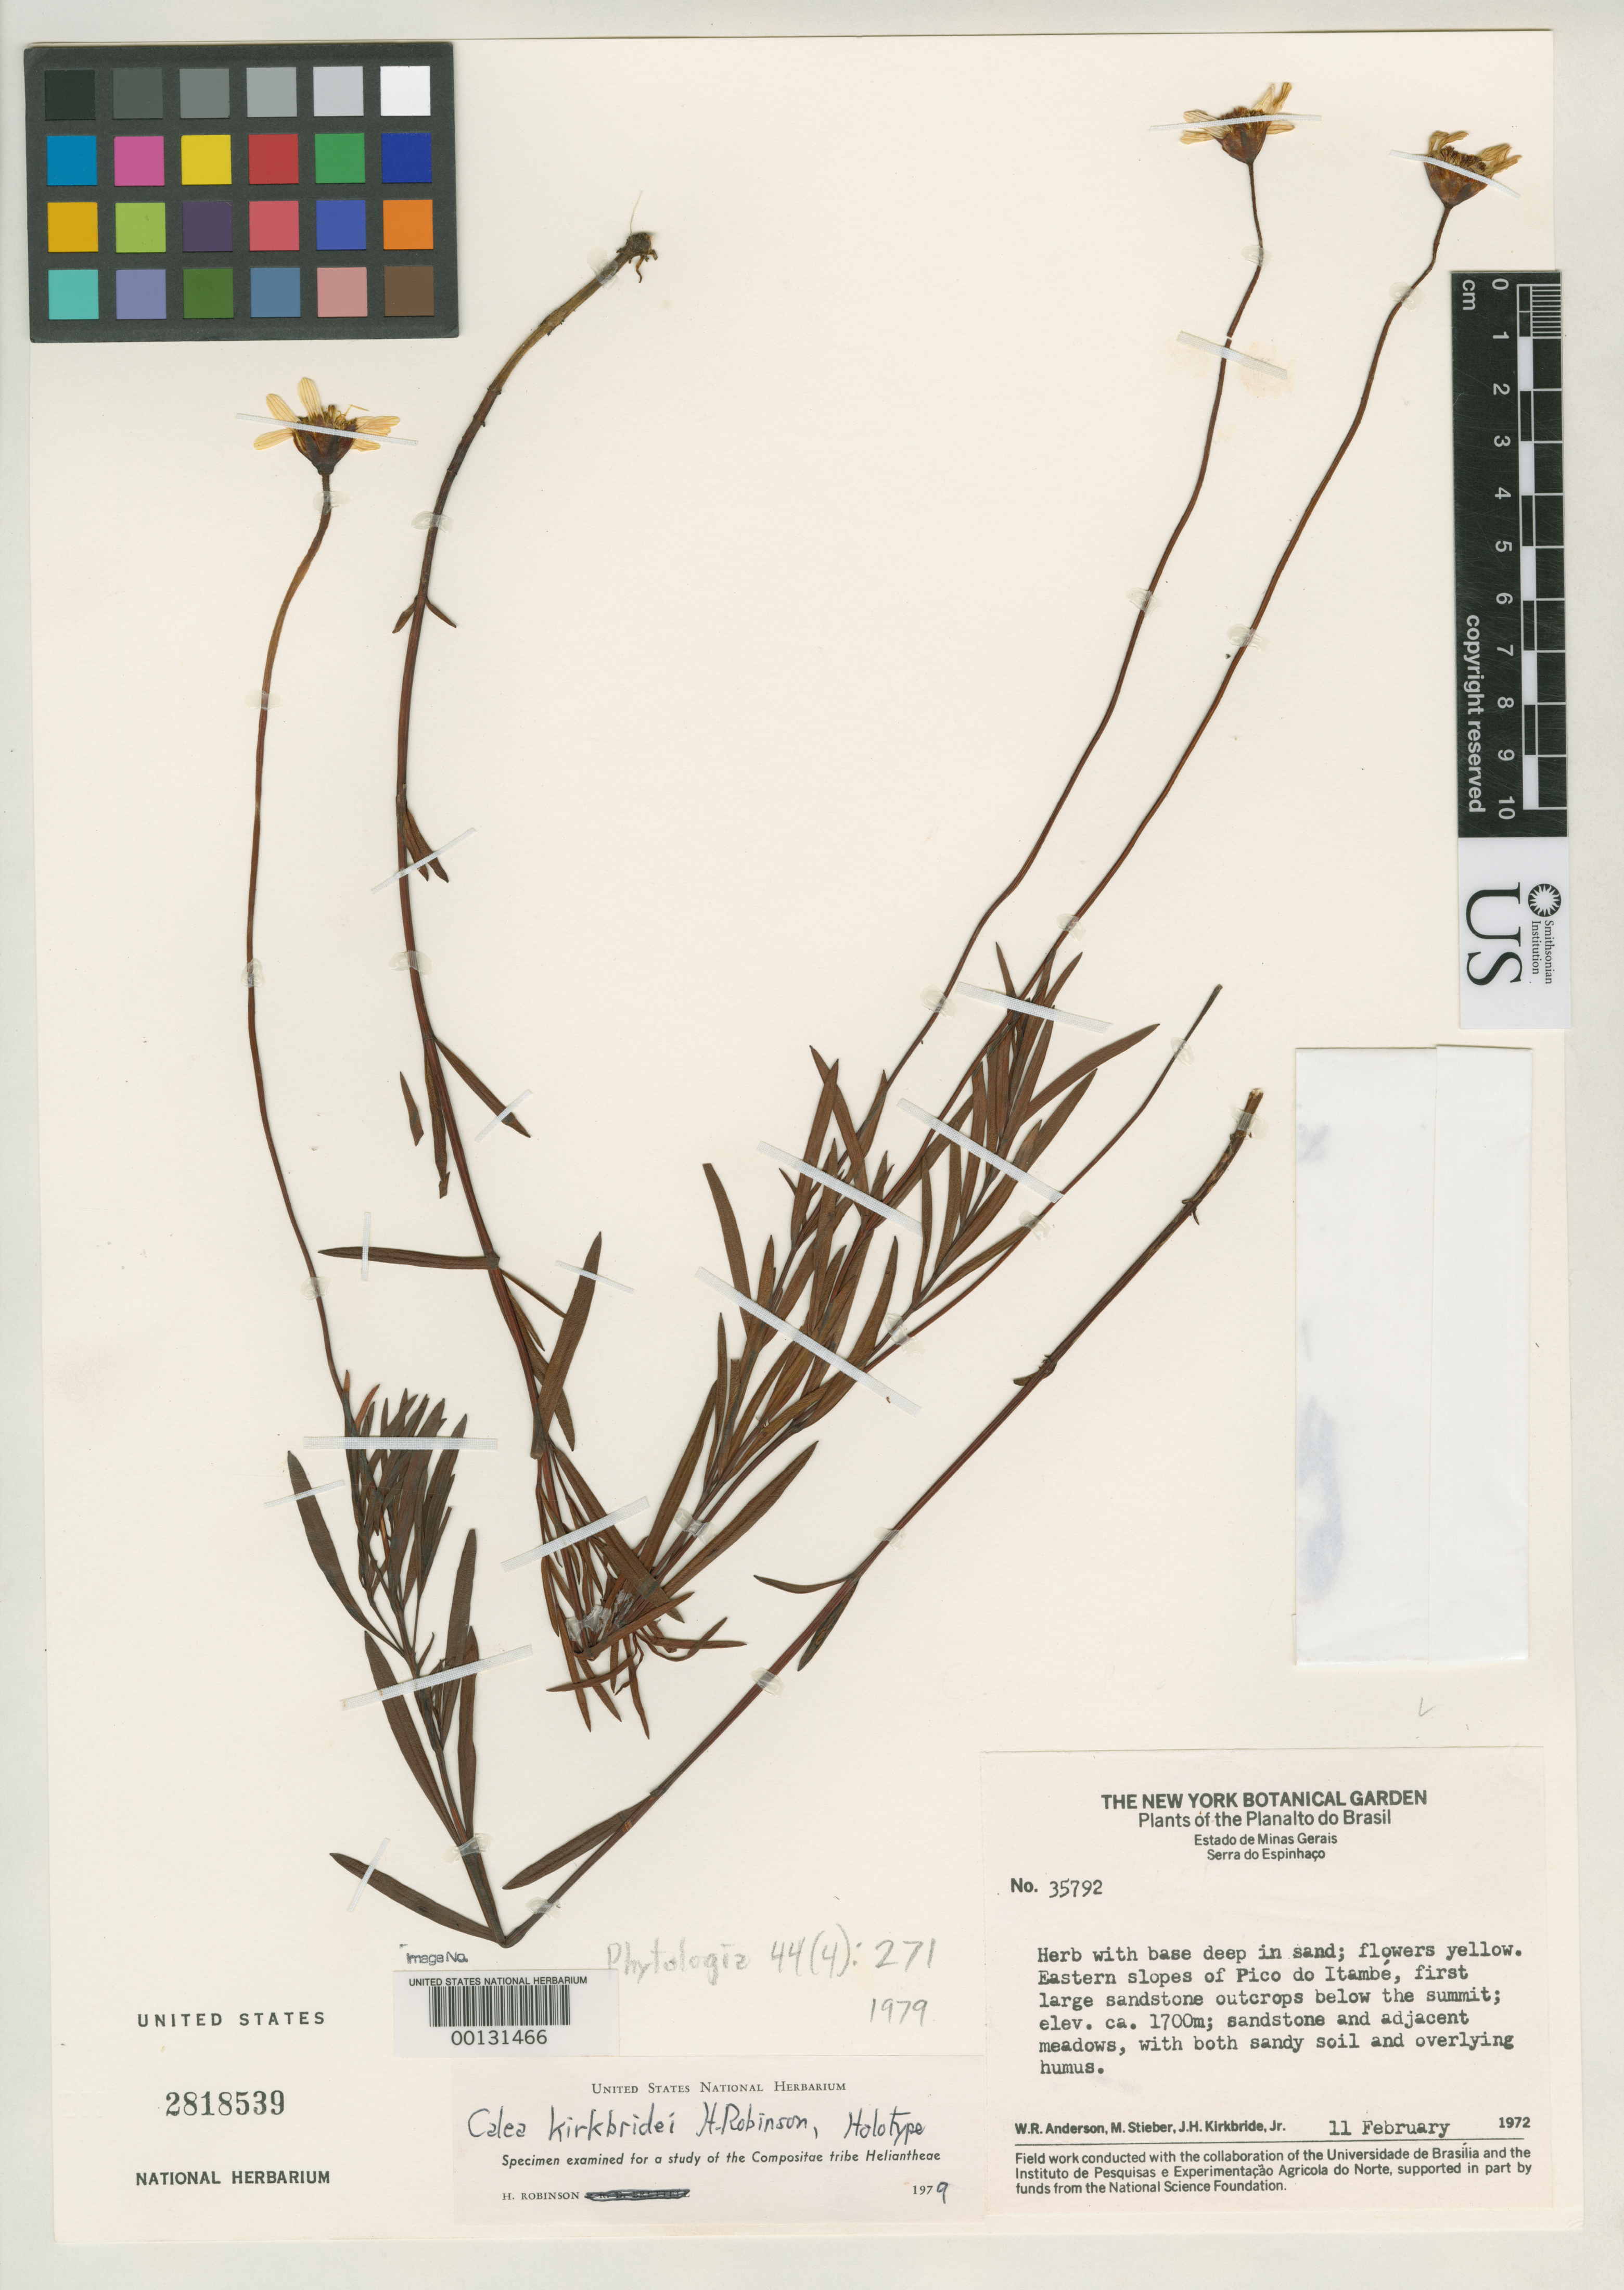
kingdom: Plantae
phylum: Tracheophyta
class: Magnoliopsida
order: Asterales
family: Asteraceae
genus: Calea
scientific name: Calea kirkbridei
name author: H. Rob.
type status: Holotype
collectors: W. R. Anderson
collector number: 35792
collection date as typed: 11 Feb 1972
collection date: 1972-02-11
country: Brazil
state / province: Minas Gerais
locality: Serra do Espinhaco, eastern slopes of Pico do Itambe.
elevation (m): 1700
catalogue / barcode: US 2818539